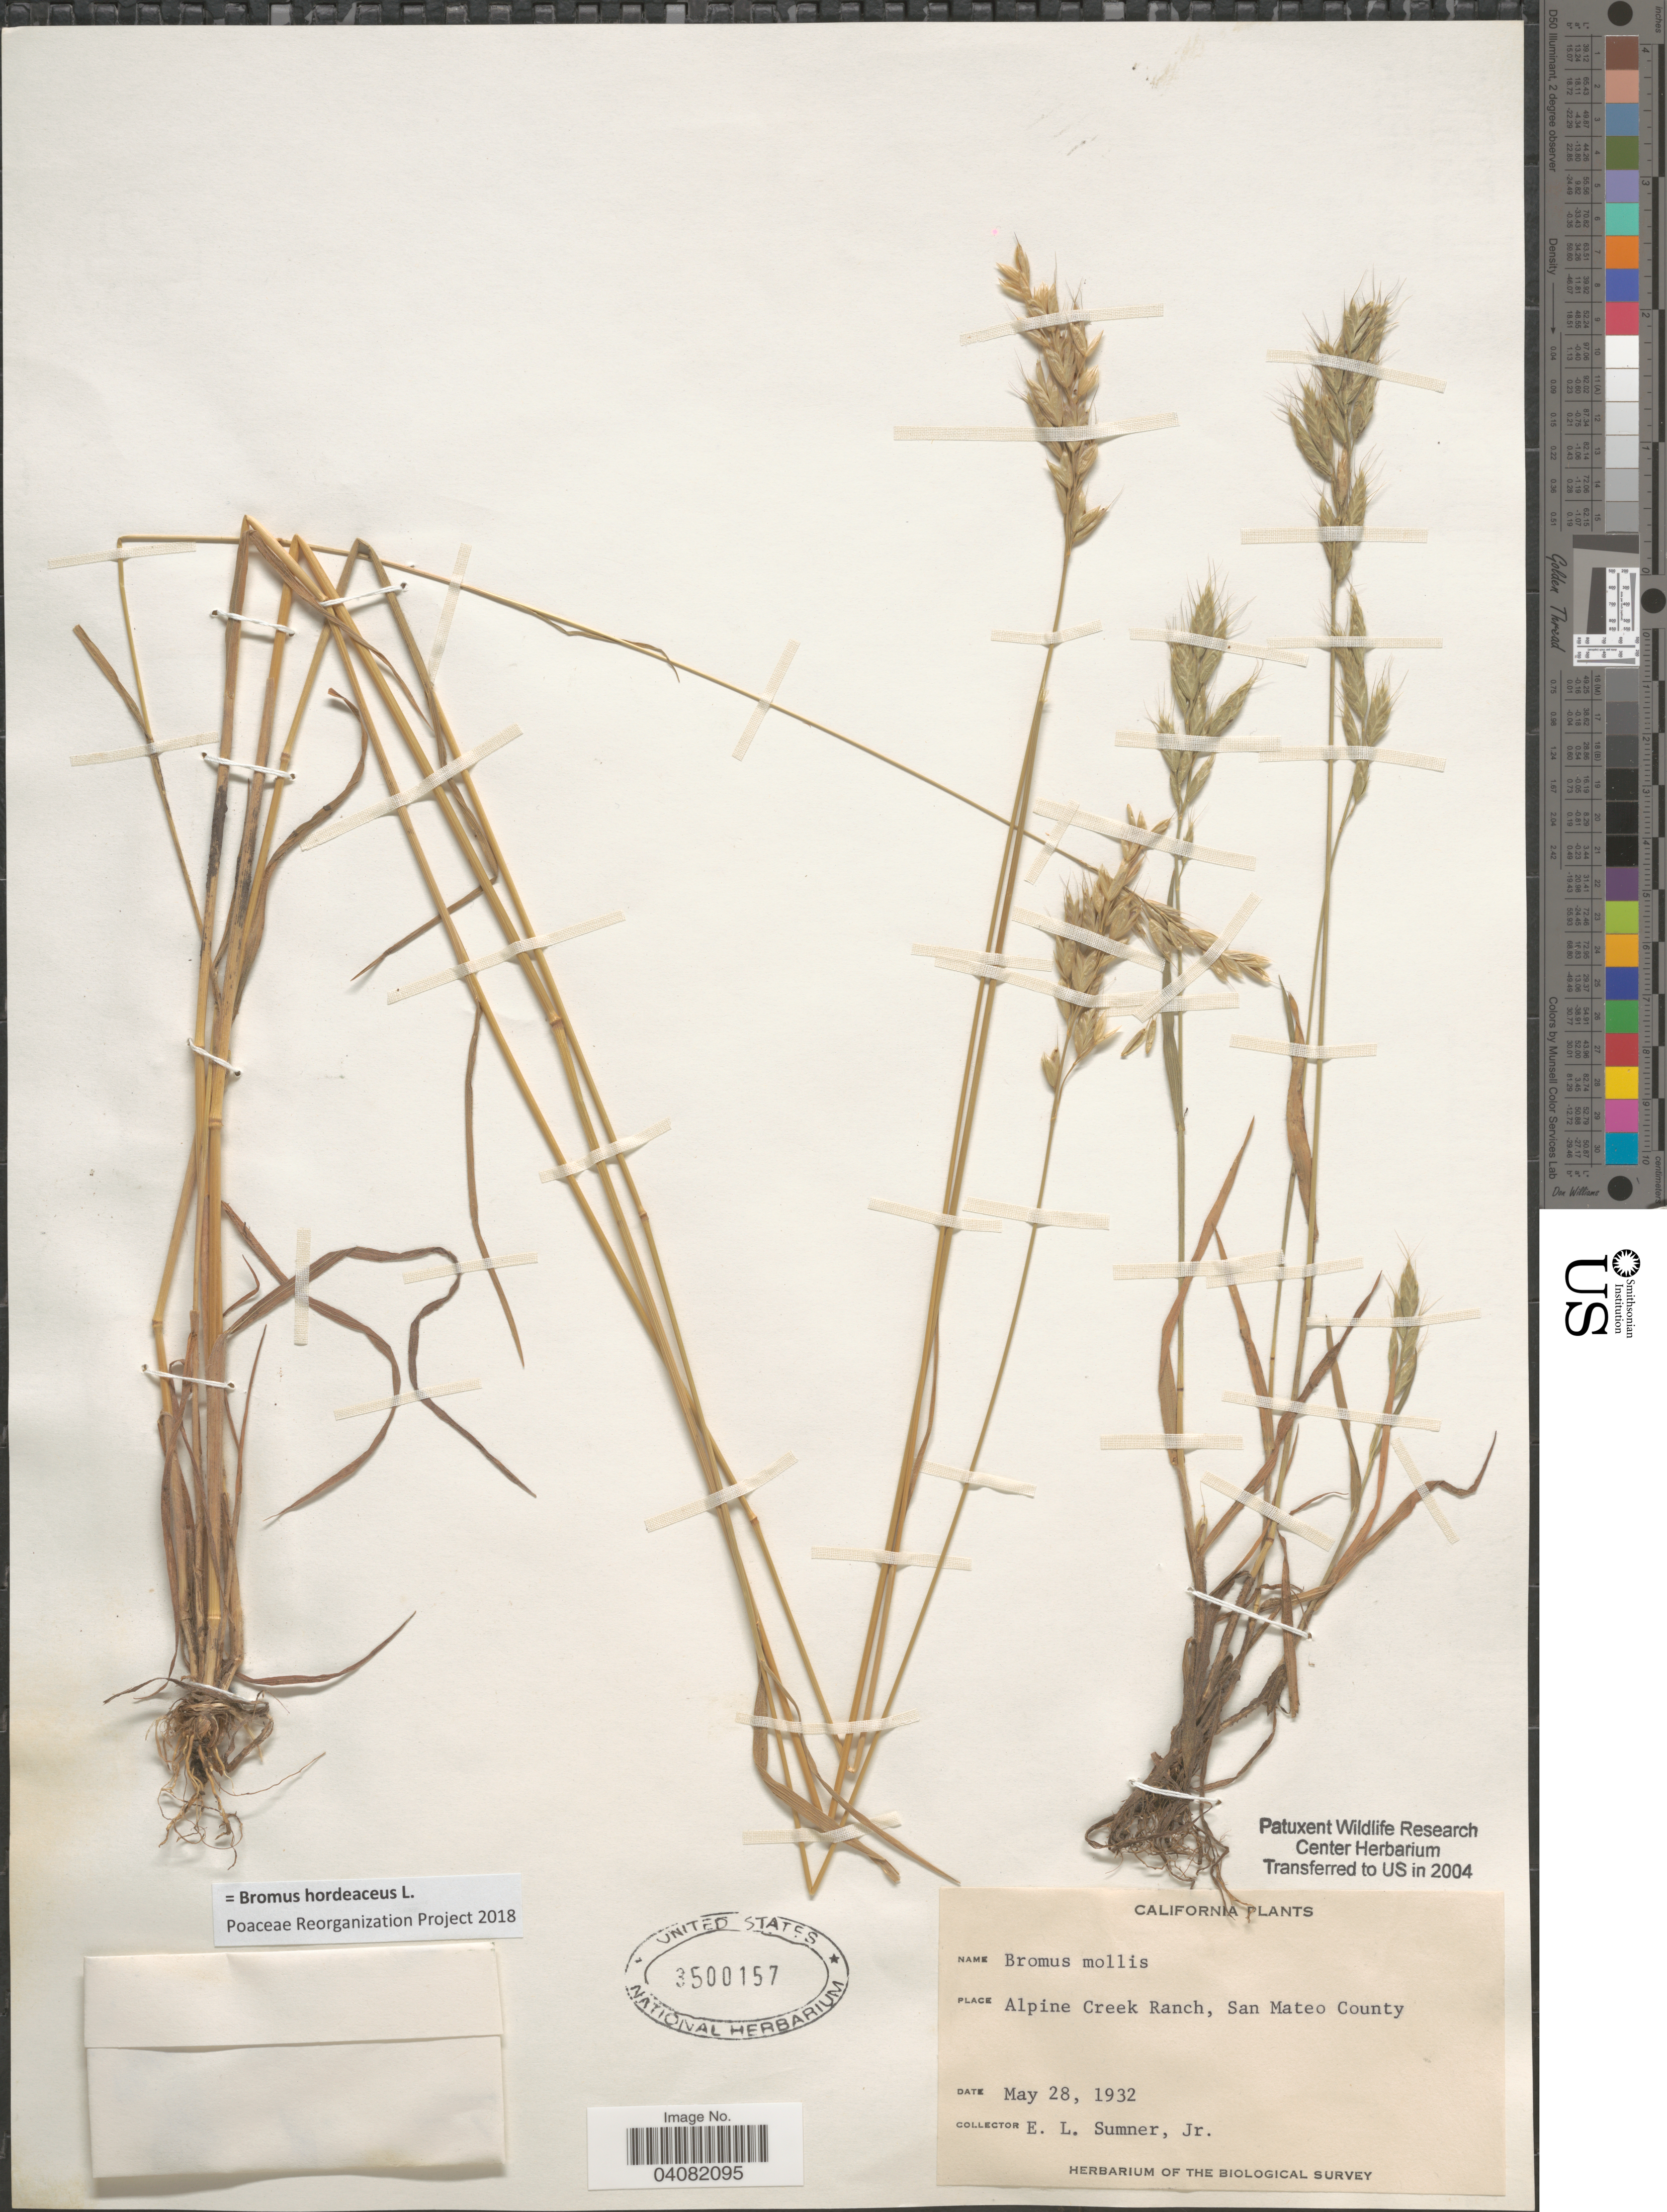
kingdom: Plantae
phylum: Tracheophyta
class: Liliopsida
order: Poales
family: Poaceae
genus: Bromus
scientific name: Bromus hordeaceus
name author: L.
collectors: E. Sumner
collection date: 1932-05-28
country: United States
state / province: California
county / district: San Mateo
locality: Alpine Creek Ranch, San Mateo County. Herbarium of the Biological Survey.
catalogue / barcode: US 3500157